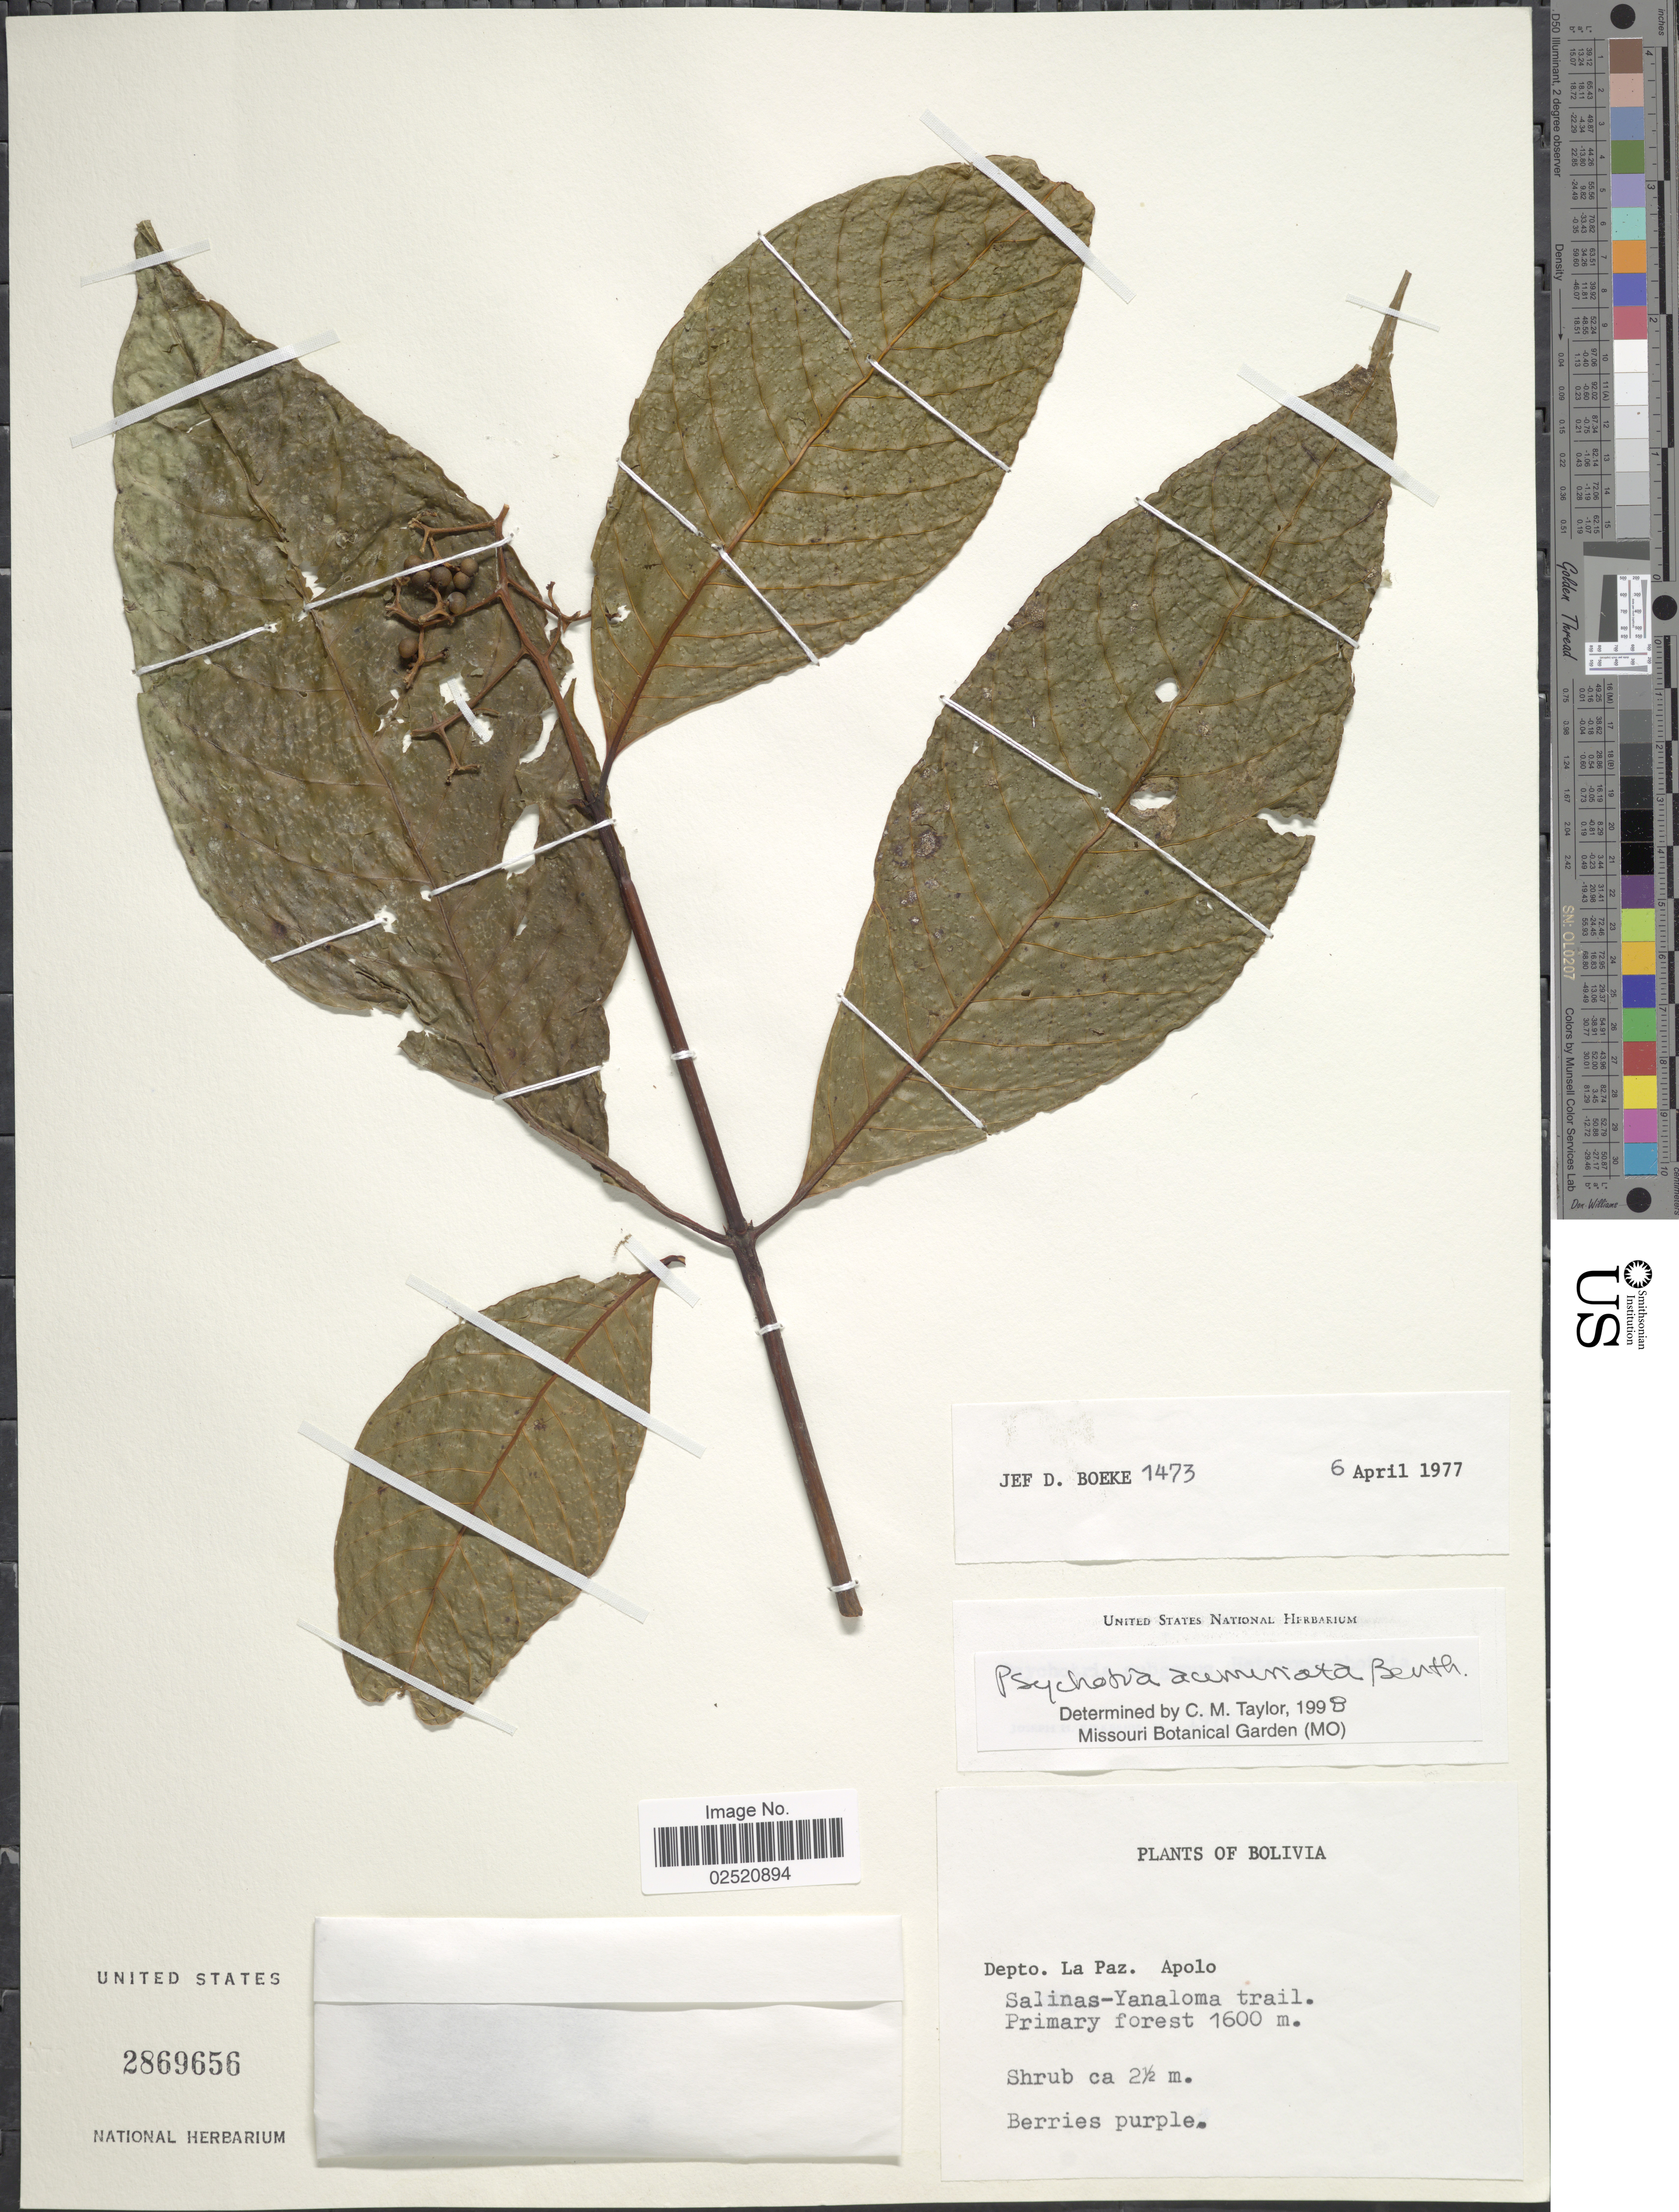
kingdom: Plantae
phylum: Tracheophyta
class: Magnoliopsida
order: Gentianales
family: Rubiaceae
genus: Psychotria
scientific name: Psychotria acuminata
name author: Benth.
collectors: J. Boeke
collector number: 1473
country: Bolivia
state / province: La Paz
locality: Apolo, Salinas-Yanaloma trail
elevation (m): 1600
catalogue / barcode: US 2869656